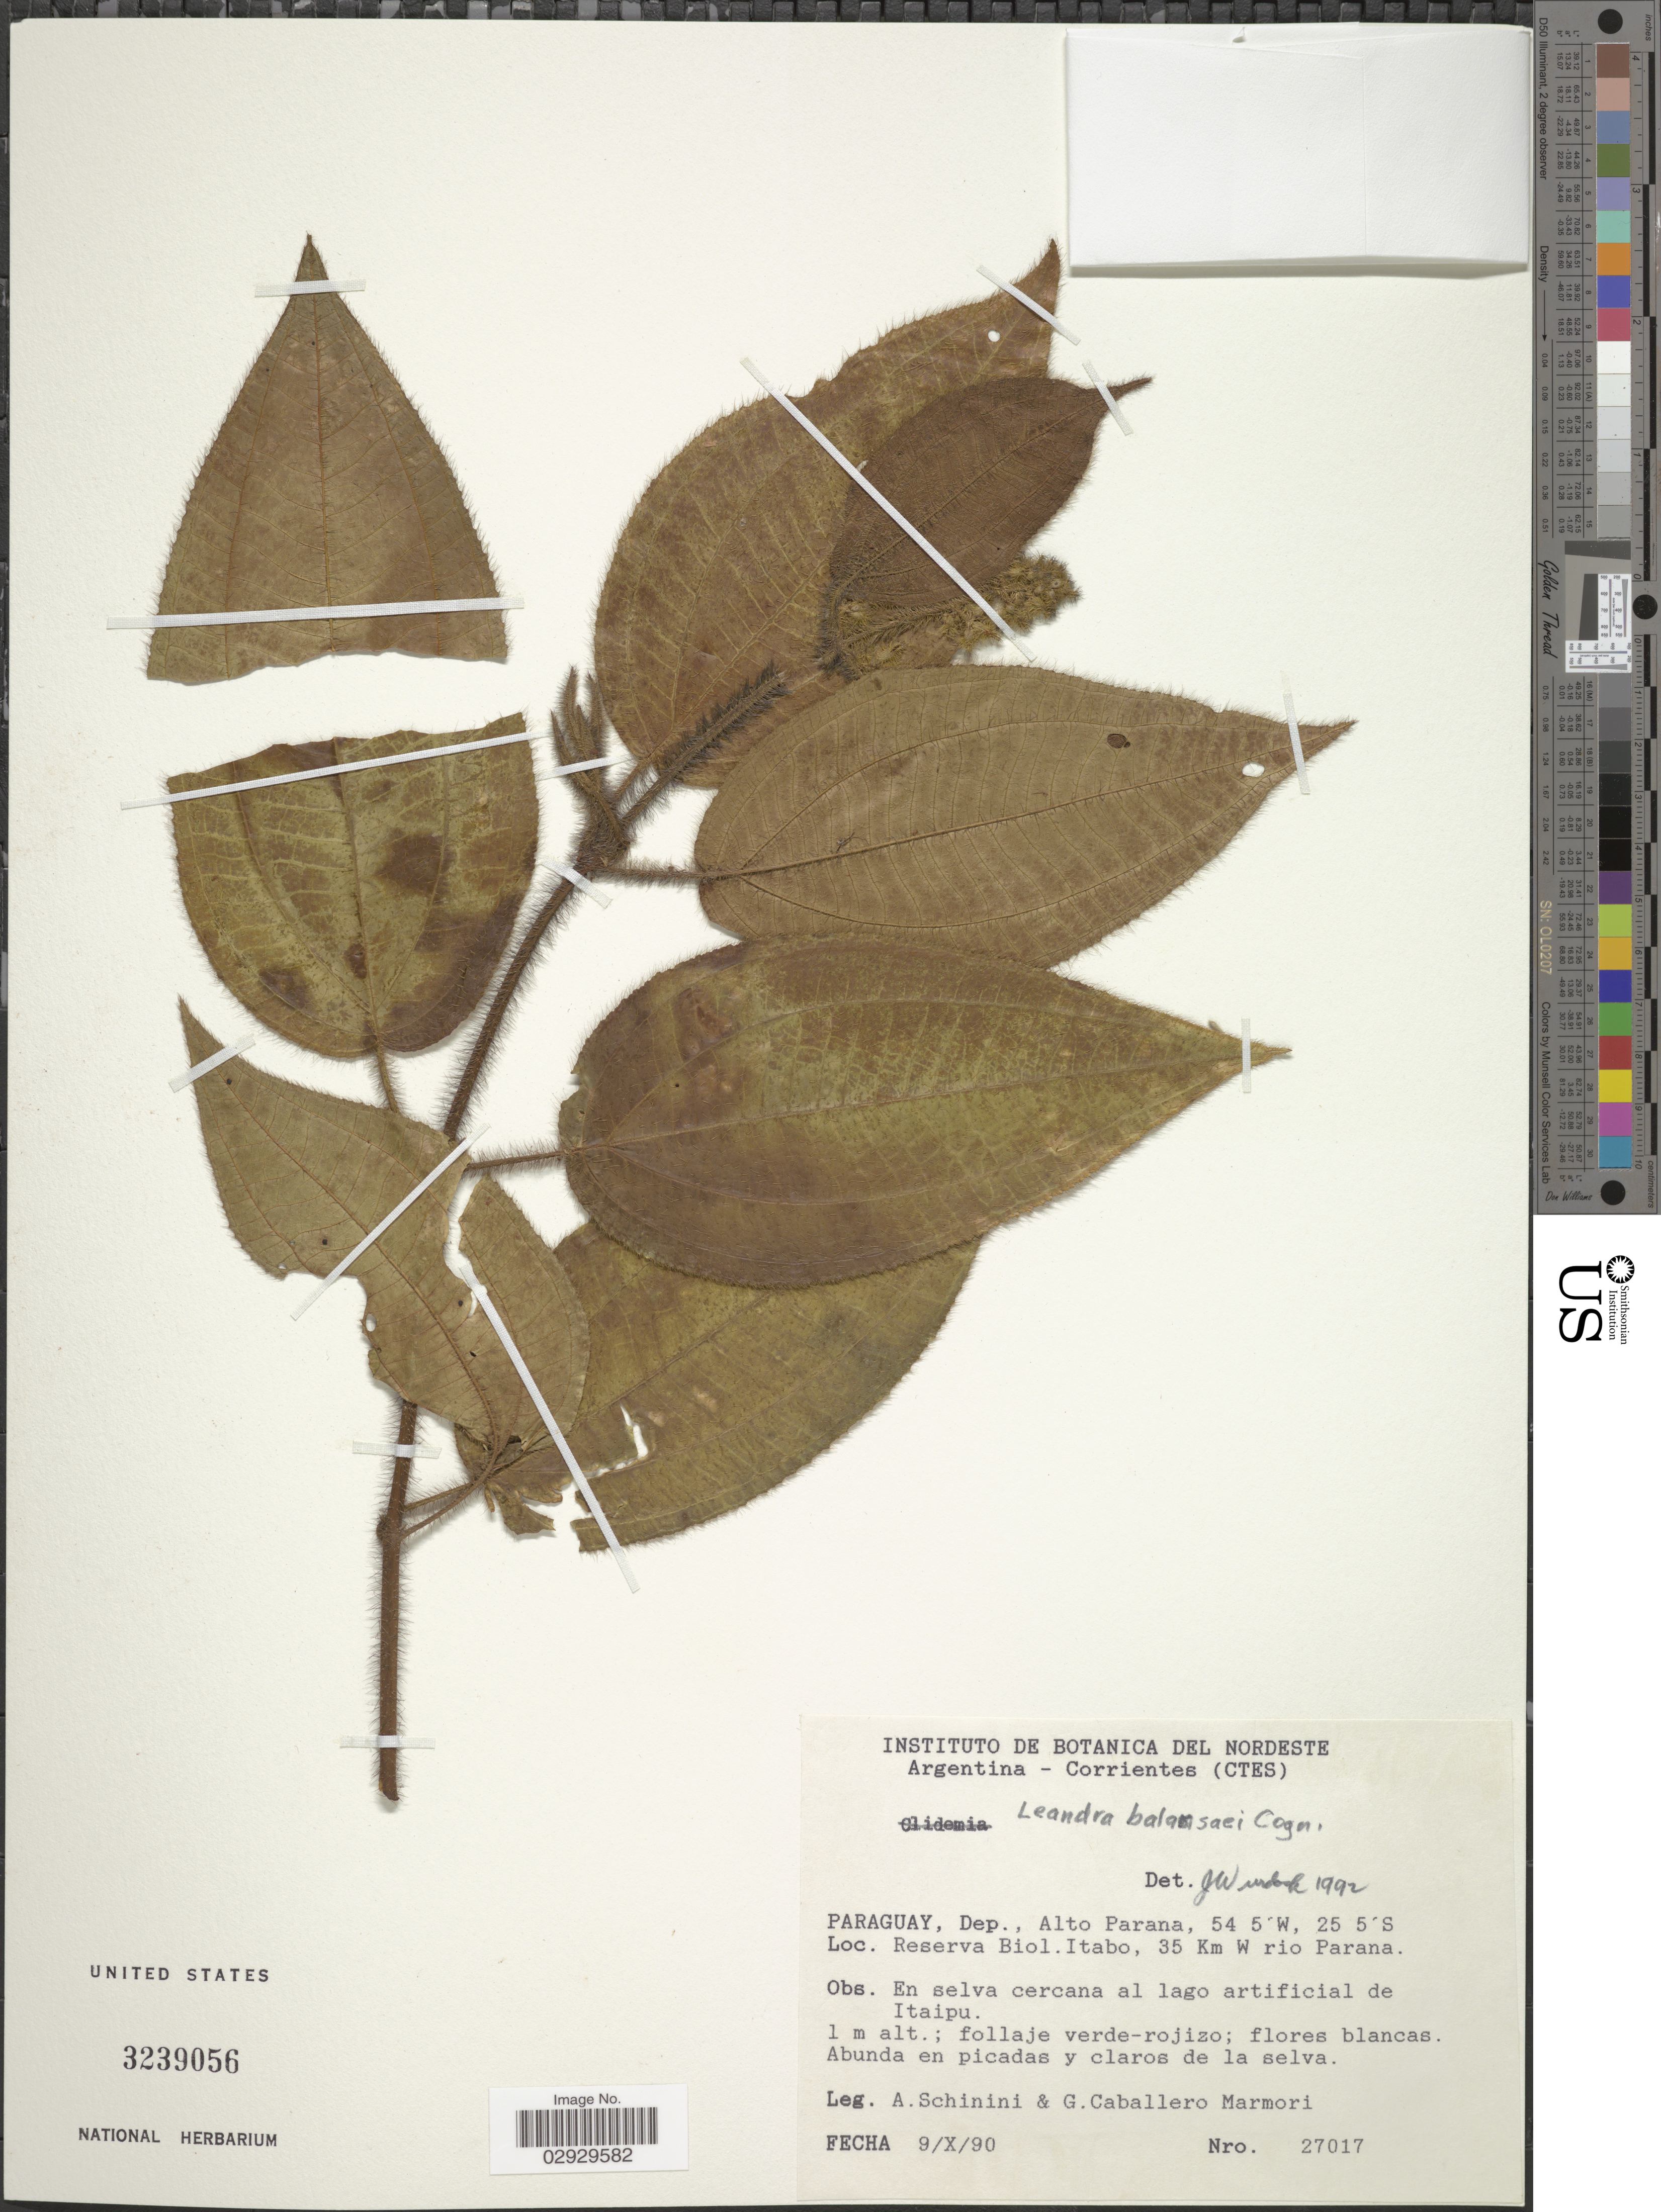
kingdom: Plantae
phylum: Tracheophyta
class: Magnoliopsida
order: Myrtales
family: Melastomataceae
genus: Leandra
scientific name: Leandra balansae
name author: Cogn.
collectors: A. Schinini & G. Caballero Marmori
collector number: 27017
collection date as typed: Transcribed d/m/y: 9/10/90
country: Paraguay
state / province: Alto Parana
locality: Dep., Alto Parana. Reserva Biol. Itabo, 35 Km W rio Parana.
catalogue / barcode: US 3239056